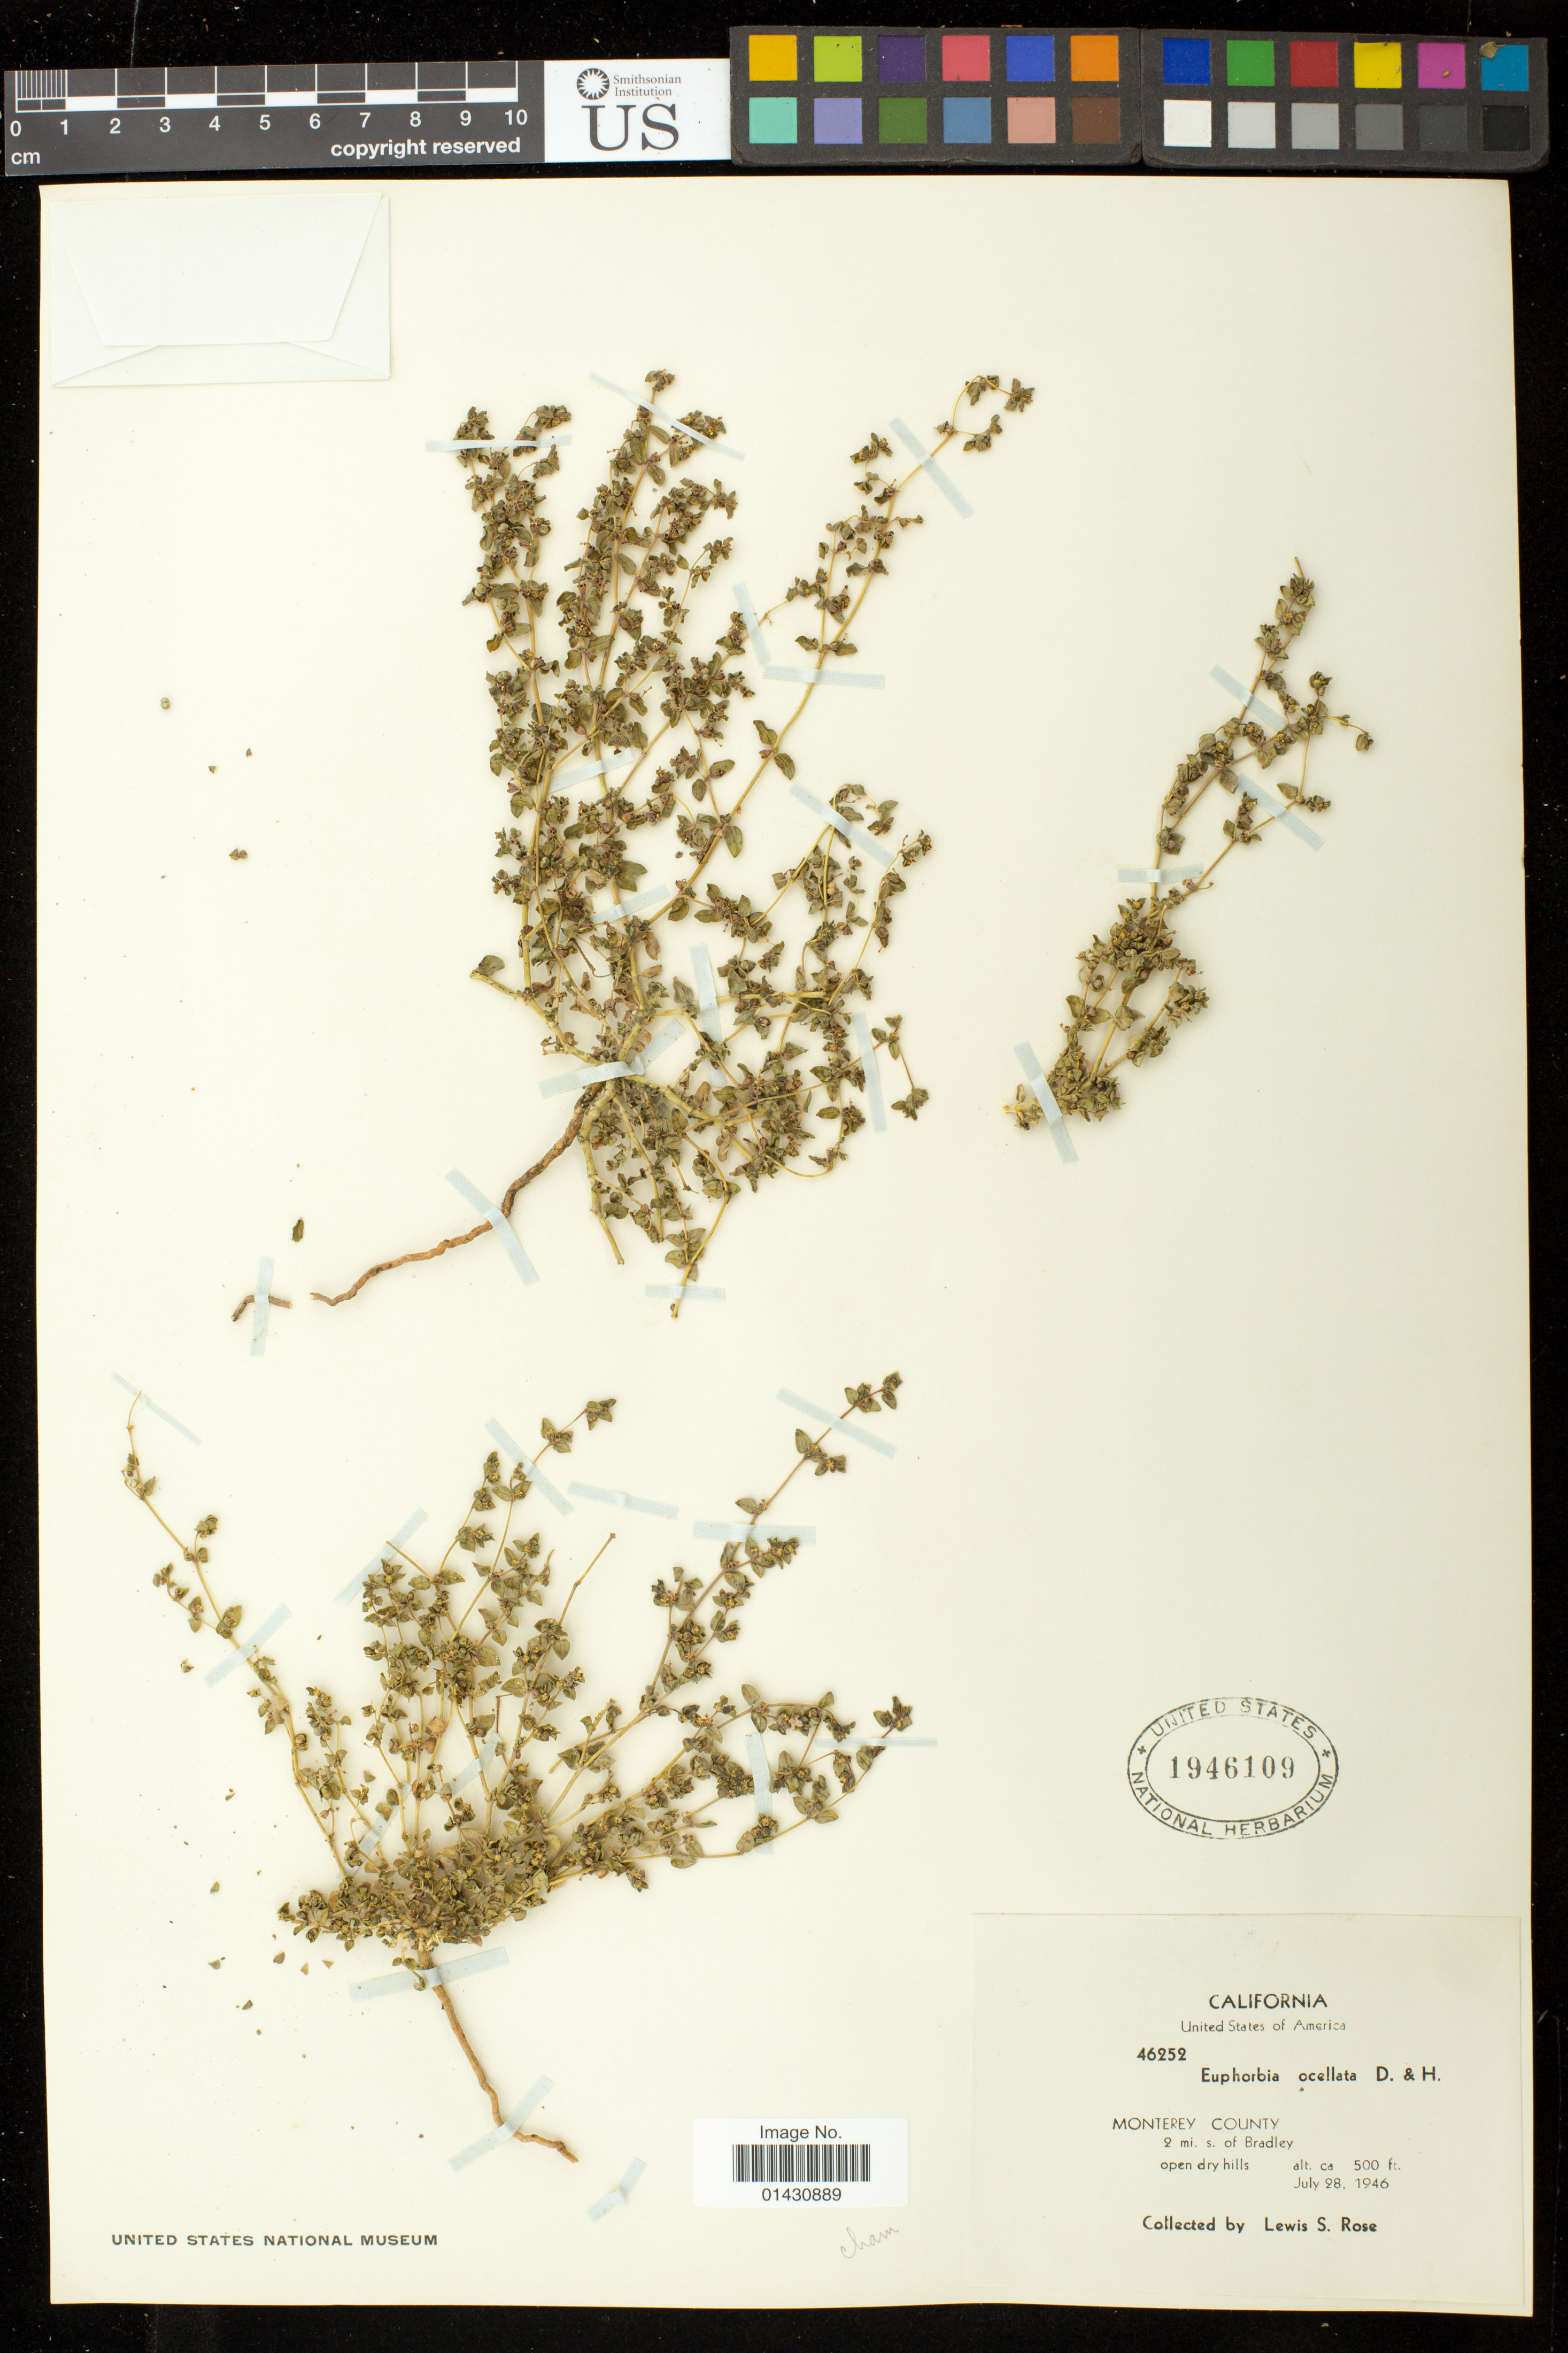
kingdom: Plantae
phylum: Tracheophyta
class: Magnoliopsida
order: Malpighiales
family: Euphorbiaceae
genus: Euphorbia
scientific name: Euphorbia ocellata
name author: Durand & Hilg.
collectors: L. S. Rose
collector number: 46252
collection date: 1946-07-28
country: United States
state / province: California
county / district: Monterey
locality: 2 mi. s. of Bradley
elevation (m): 152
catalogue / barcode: US 1946109